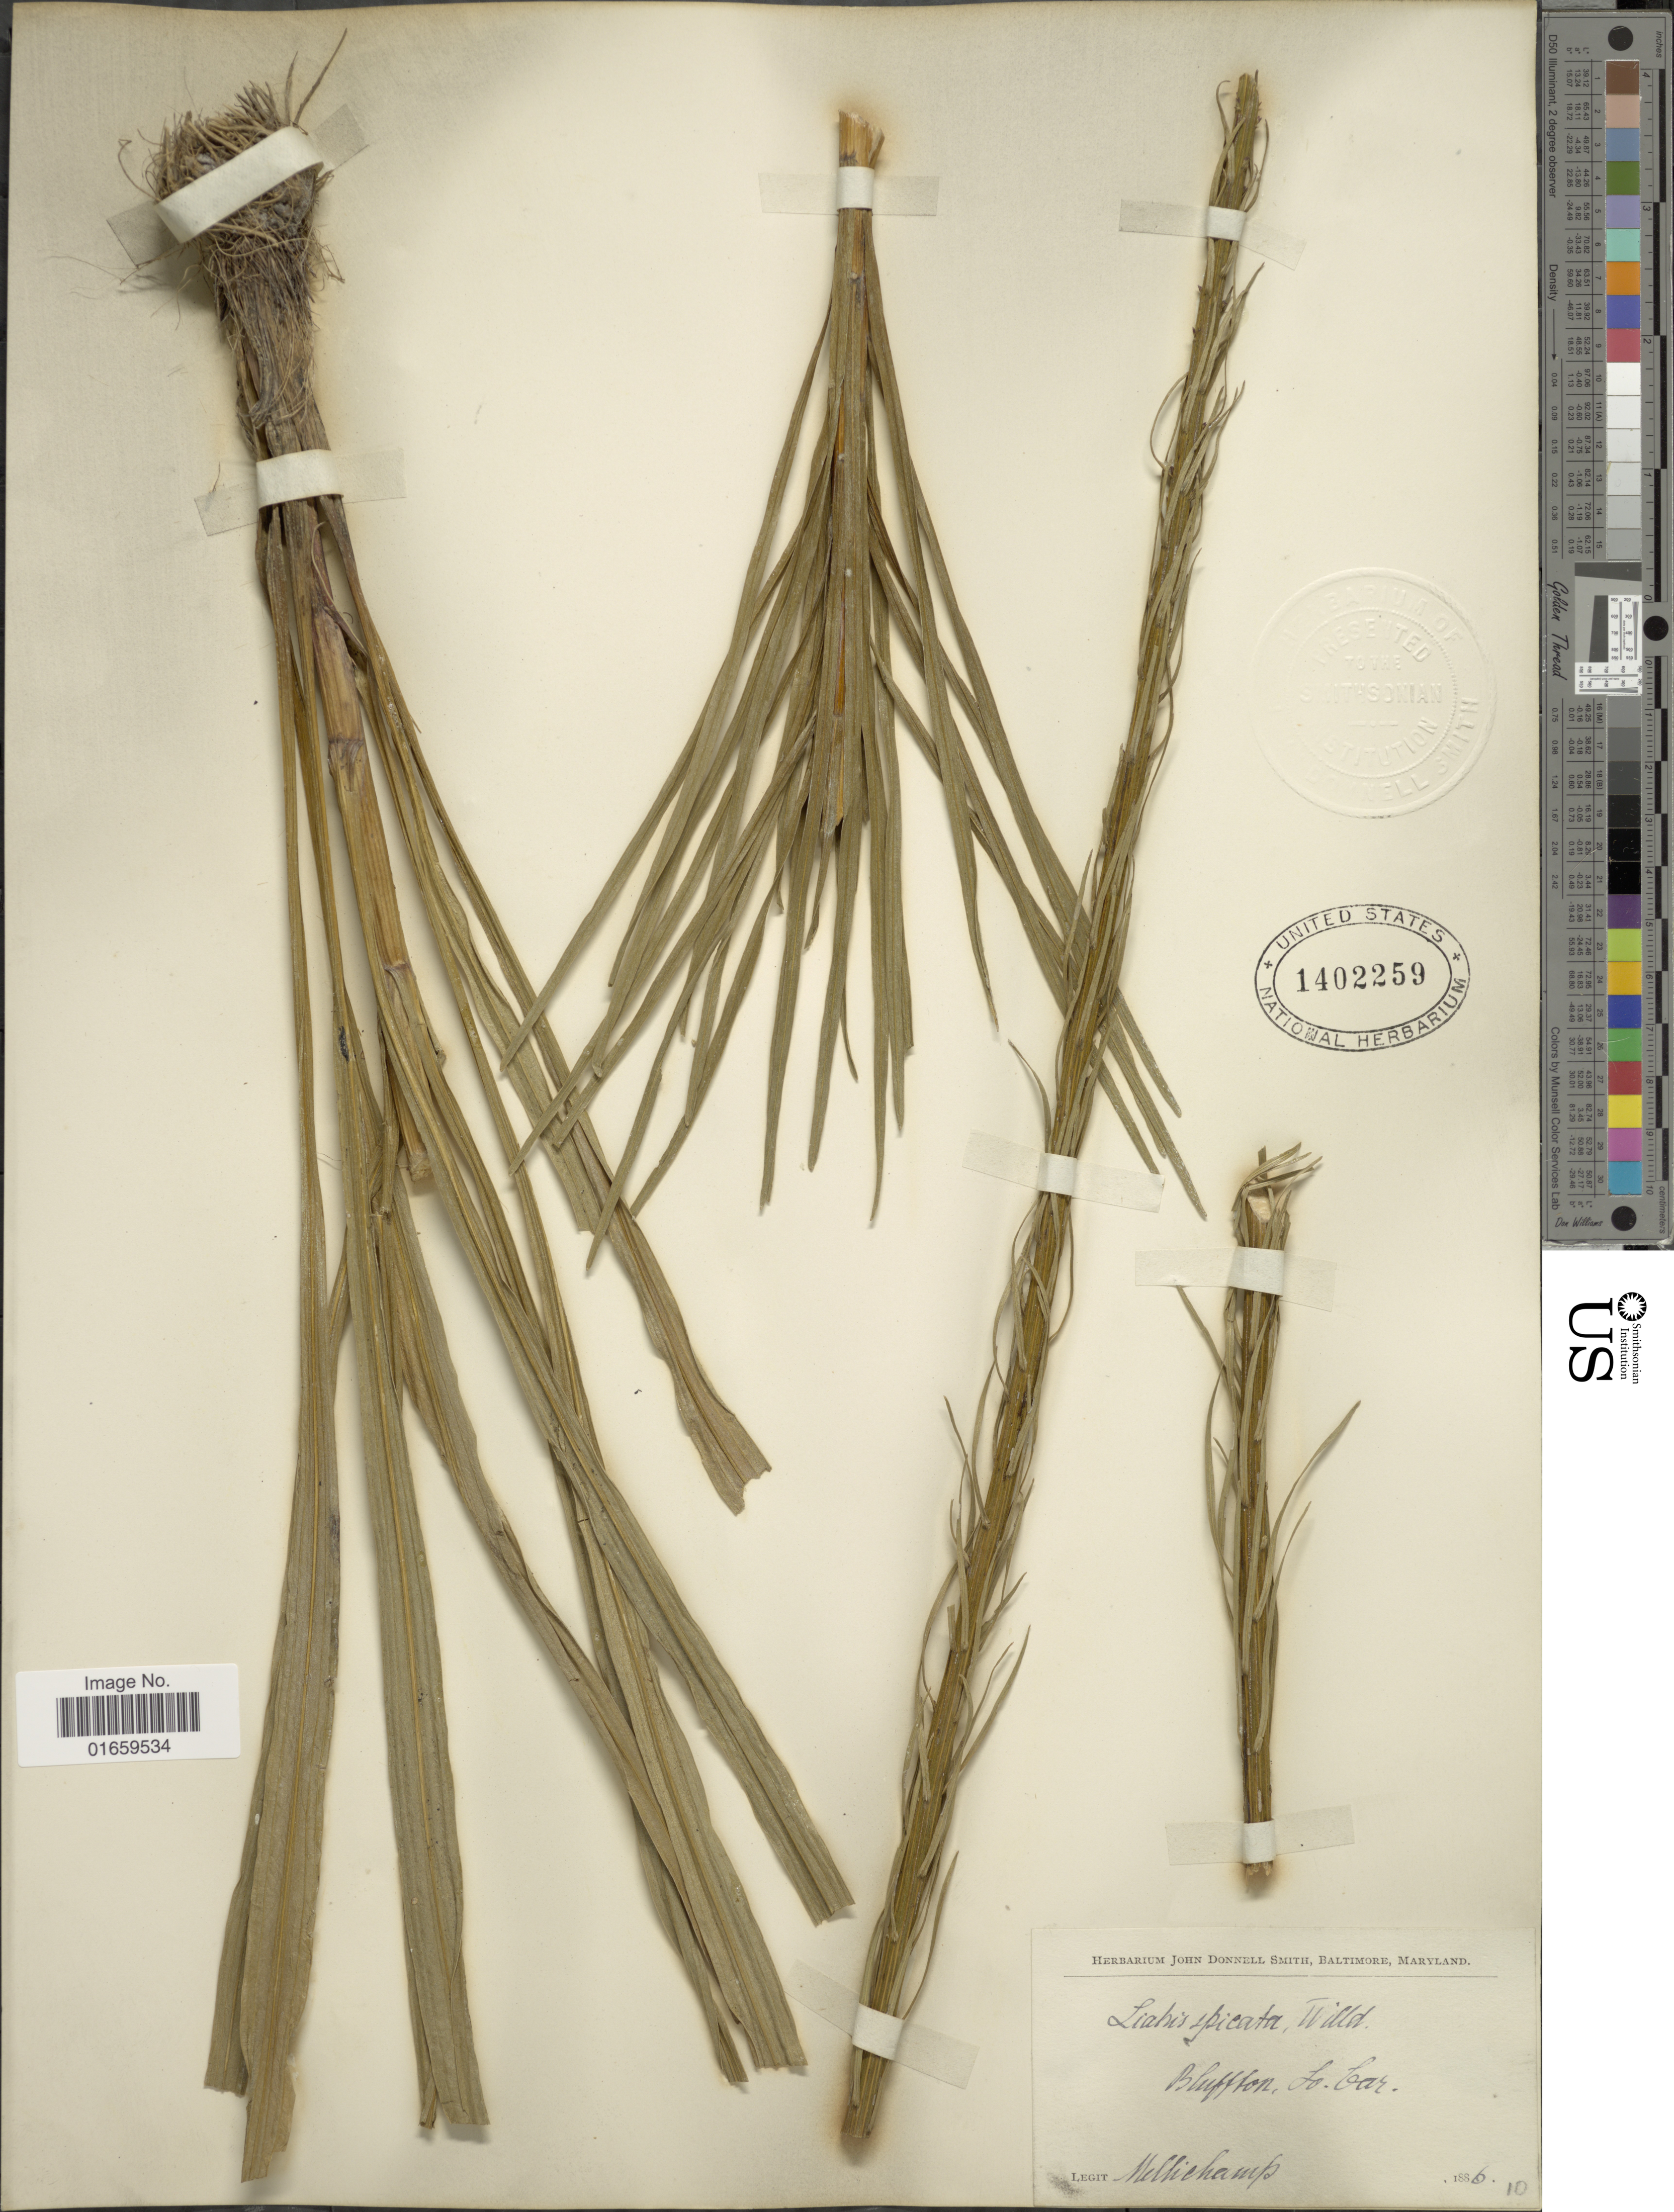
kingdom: Plantae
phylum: Tracheophyta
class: Magnoliopsida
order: Asterales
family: Asteraceae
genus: Liatris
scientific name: Liatris spicata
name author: (L.) Willd.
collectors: -. Mellichamp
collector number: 10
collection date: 1886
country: United States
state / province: South Carolina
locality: Bluffon, So. Car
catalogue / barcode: US 1402259